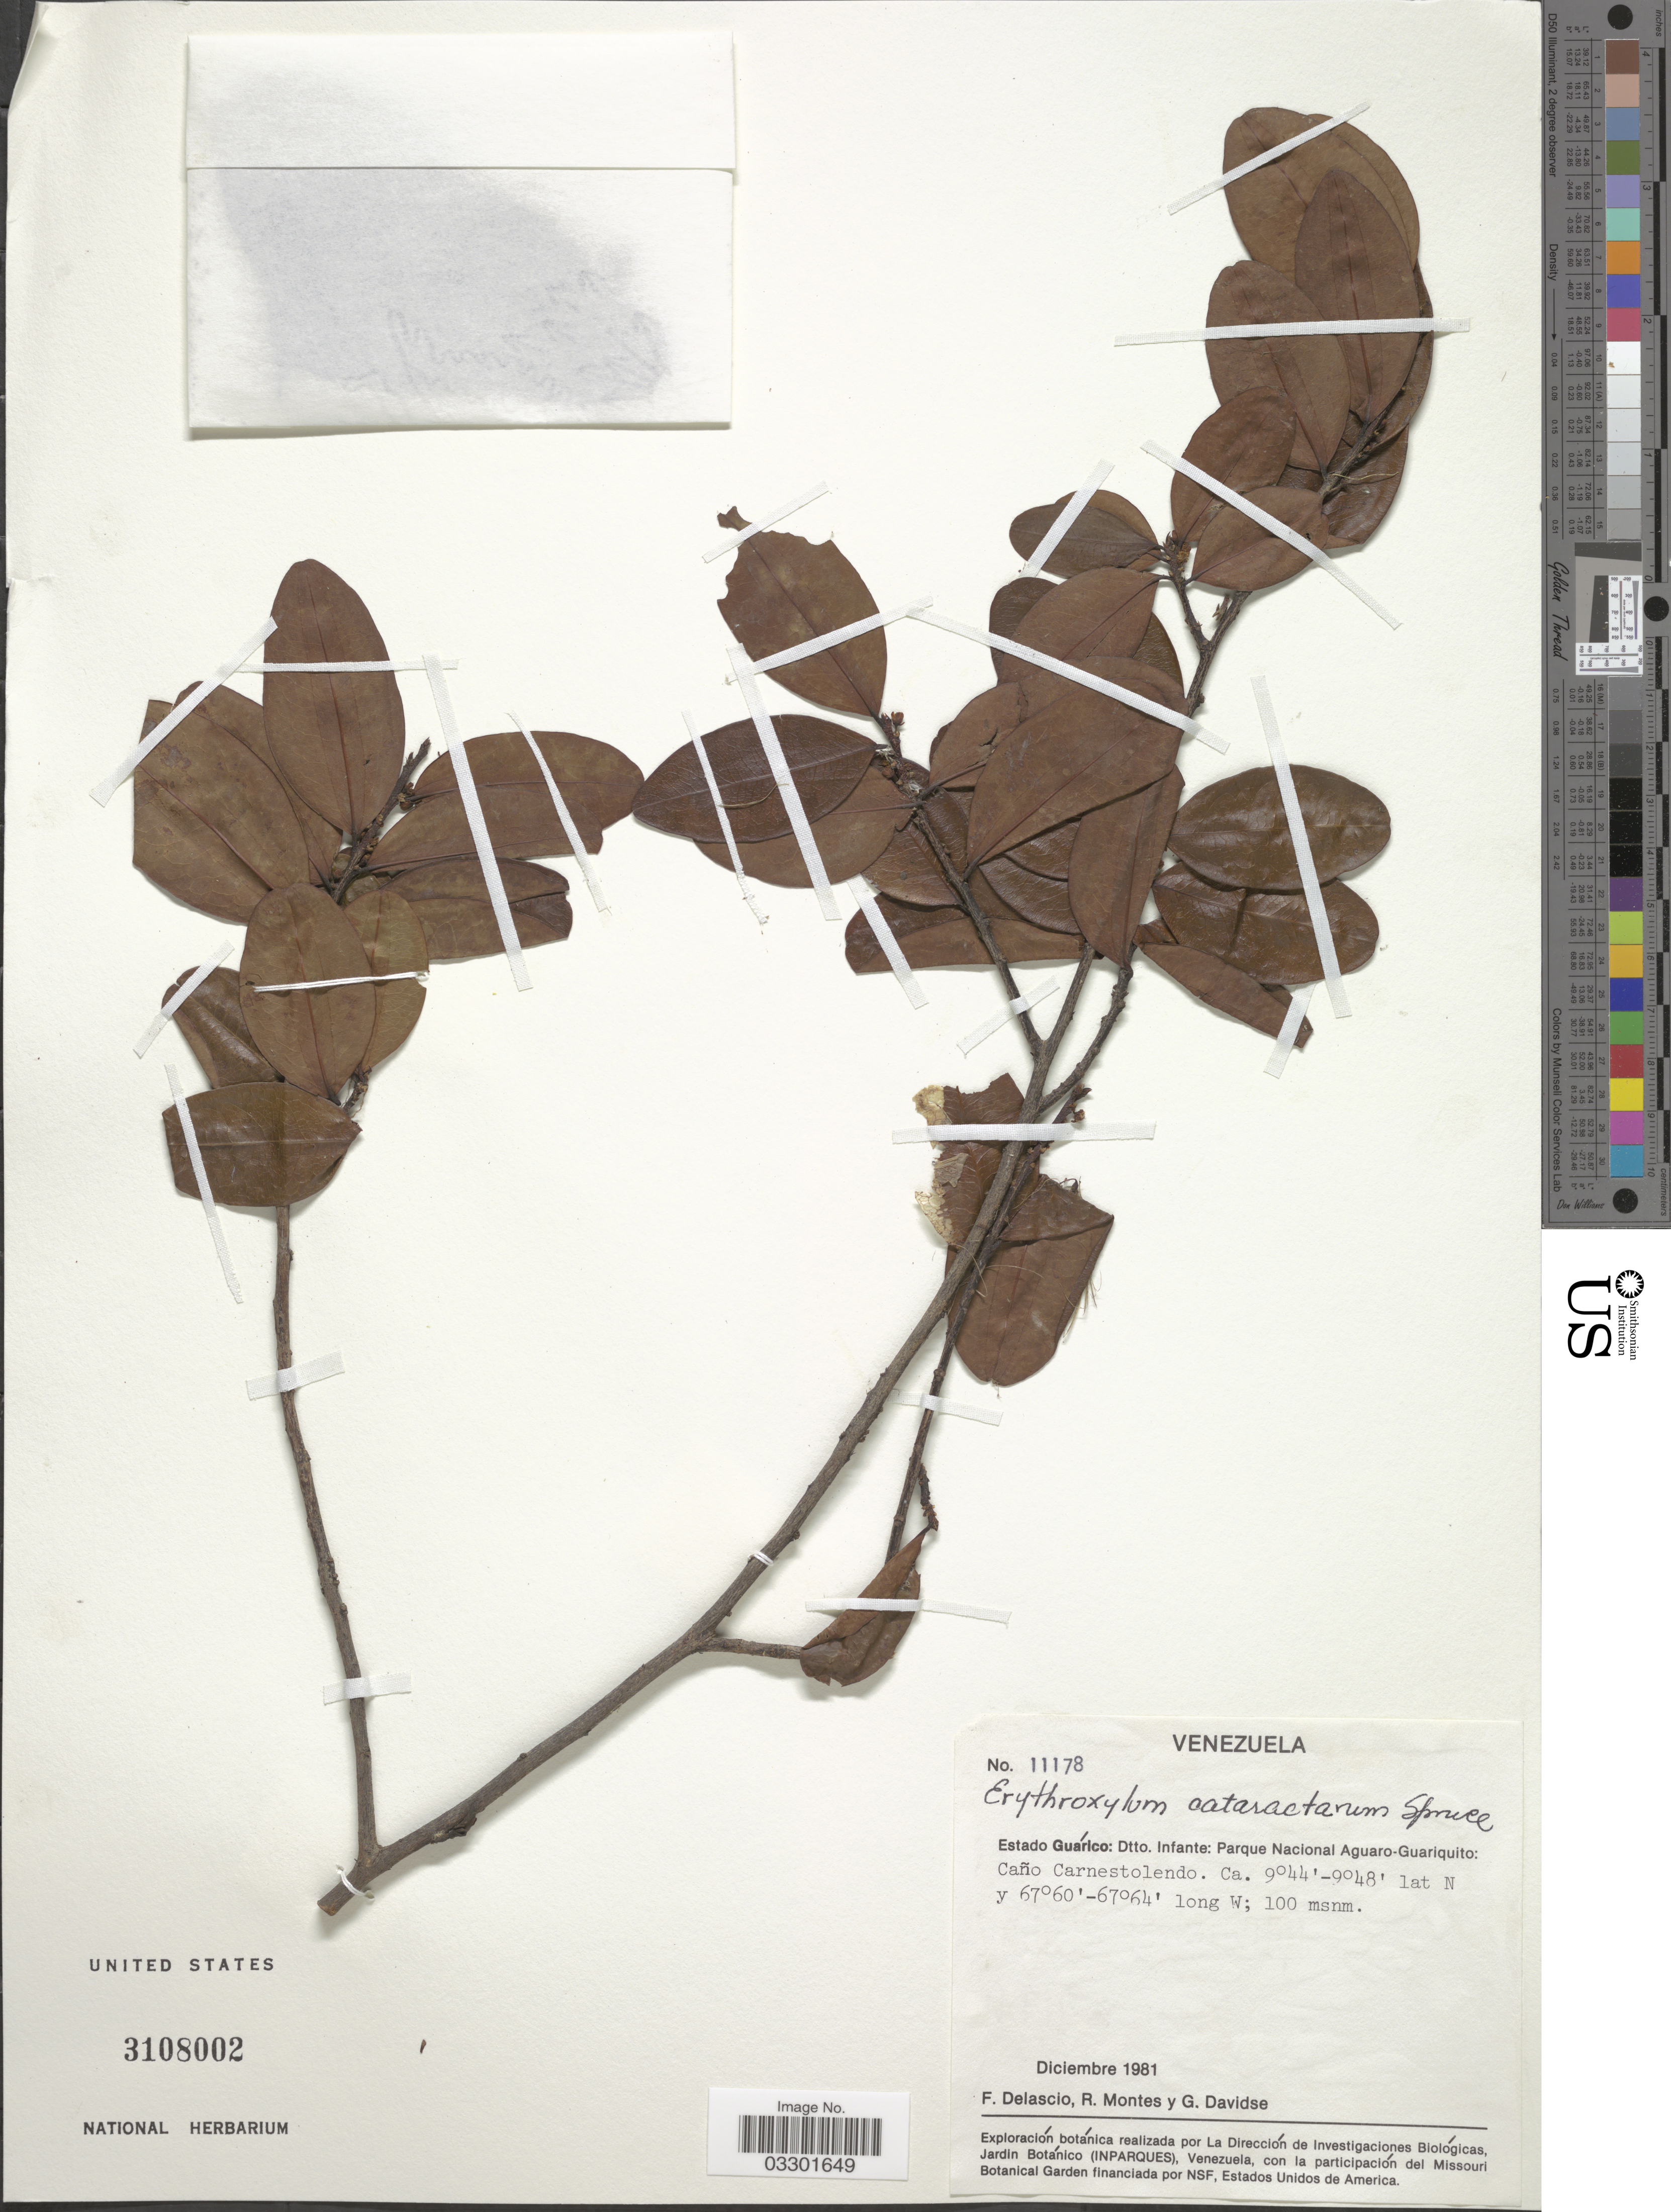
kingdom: Plantae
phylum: Tracheophyta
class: Magnoliopsida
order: Malpighiales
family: Erythroxylaceae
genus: Erythroxylum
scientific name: Erythroxylum cataractarum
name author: Spruce ex Peyr.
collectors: F. Delascio C., R. Montes & G. Davidse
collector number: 11178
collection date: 1981-12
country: Venezuela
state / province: Guárico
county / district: Leonardo Infante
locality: Dtto. Infante: Parque Nacional Aguaro-Guariquito: Caño Carnestolendo.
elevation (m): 100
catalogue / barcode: US 3108002